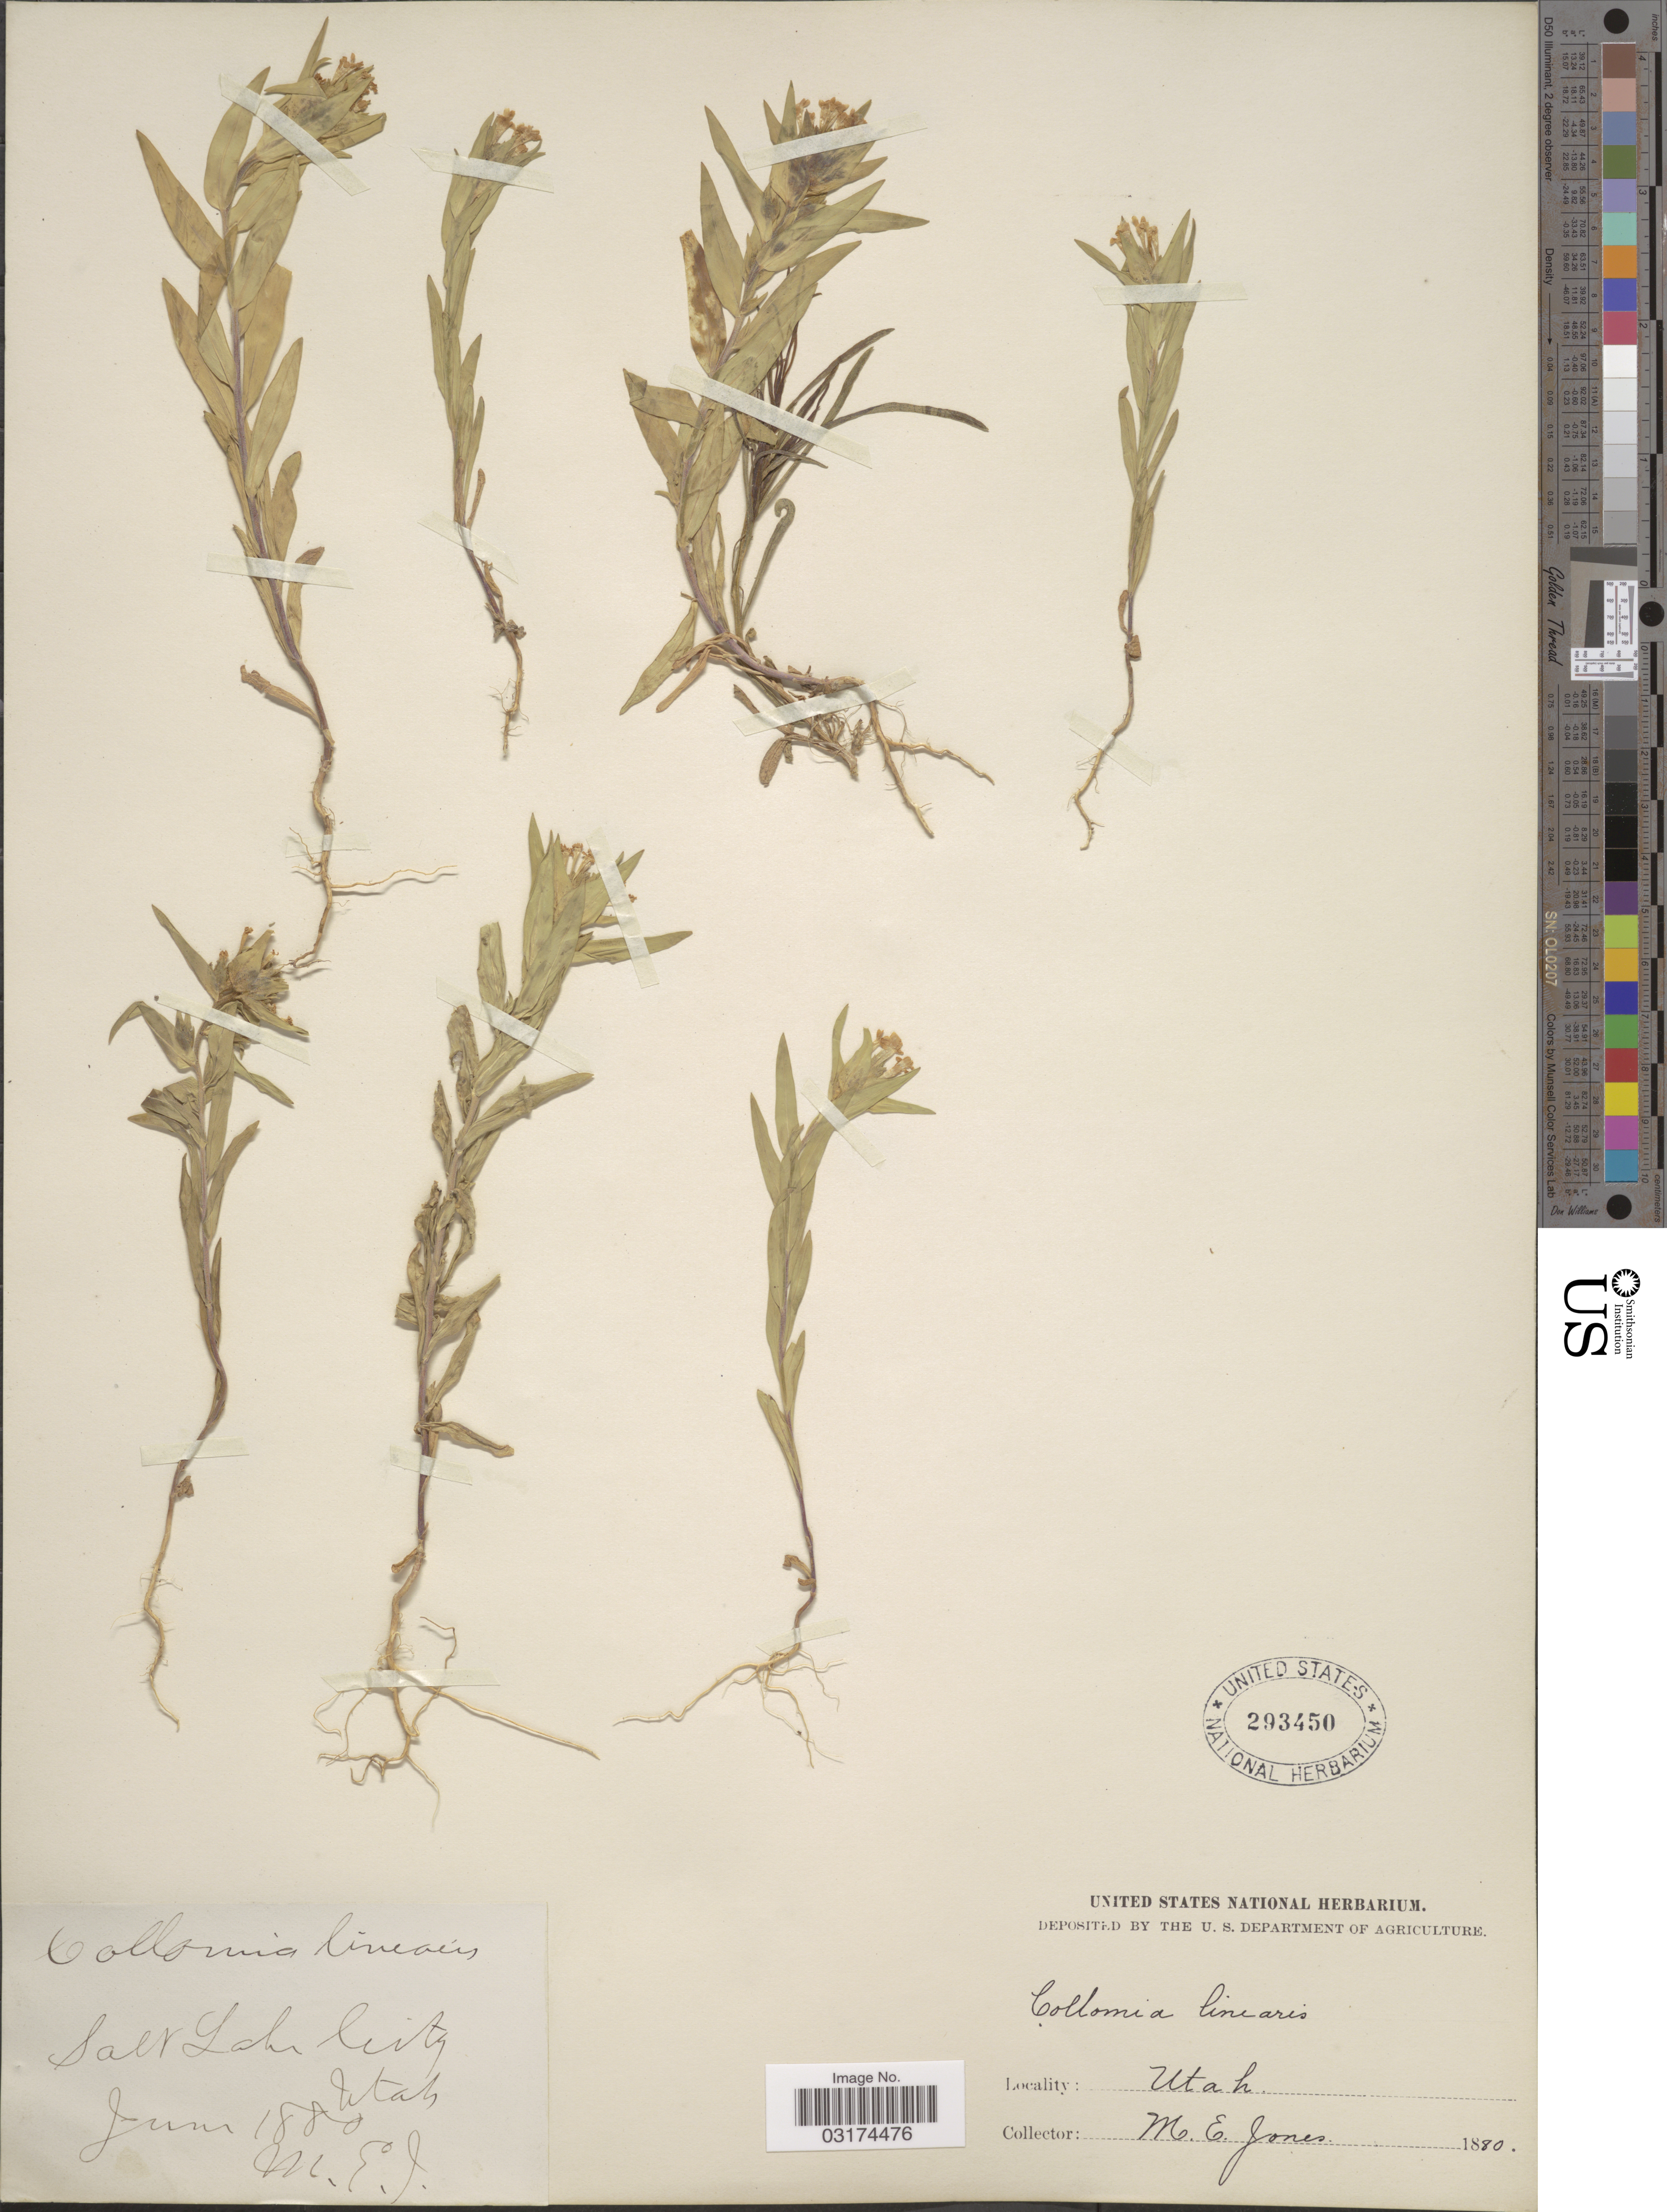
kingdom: Plantae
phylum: Tracheophyta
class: Magnoliopsida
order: Ericales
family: Polemoniaceae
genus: Collomia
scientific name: Collomia linearis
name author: Nutt.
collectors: M. E. Jones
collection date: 1880-06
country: United States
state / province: Utah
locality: Salt Lake City.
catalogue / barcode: US 293450